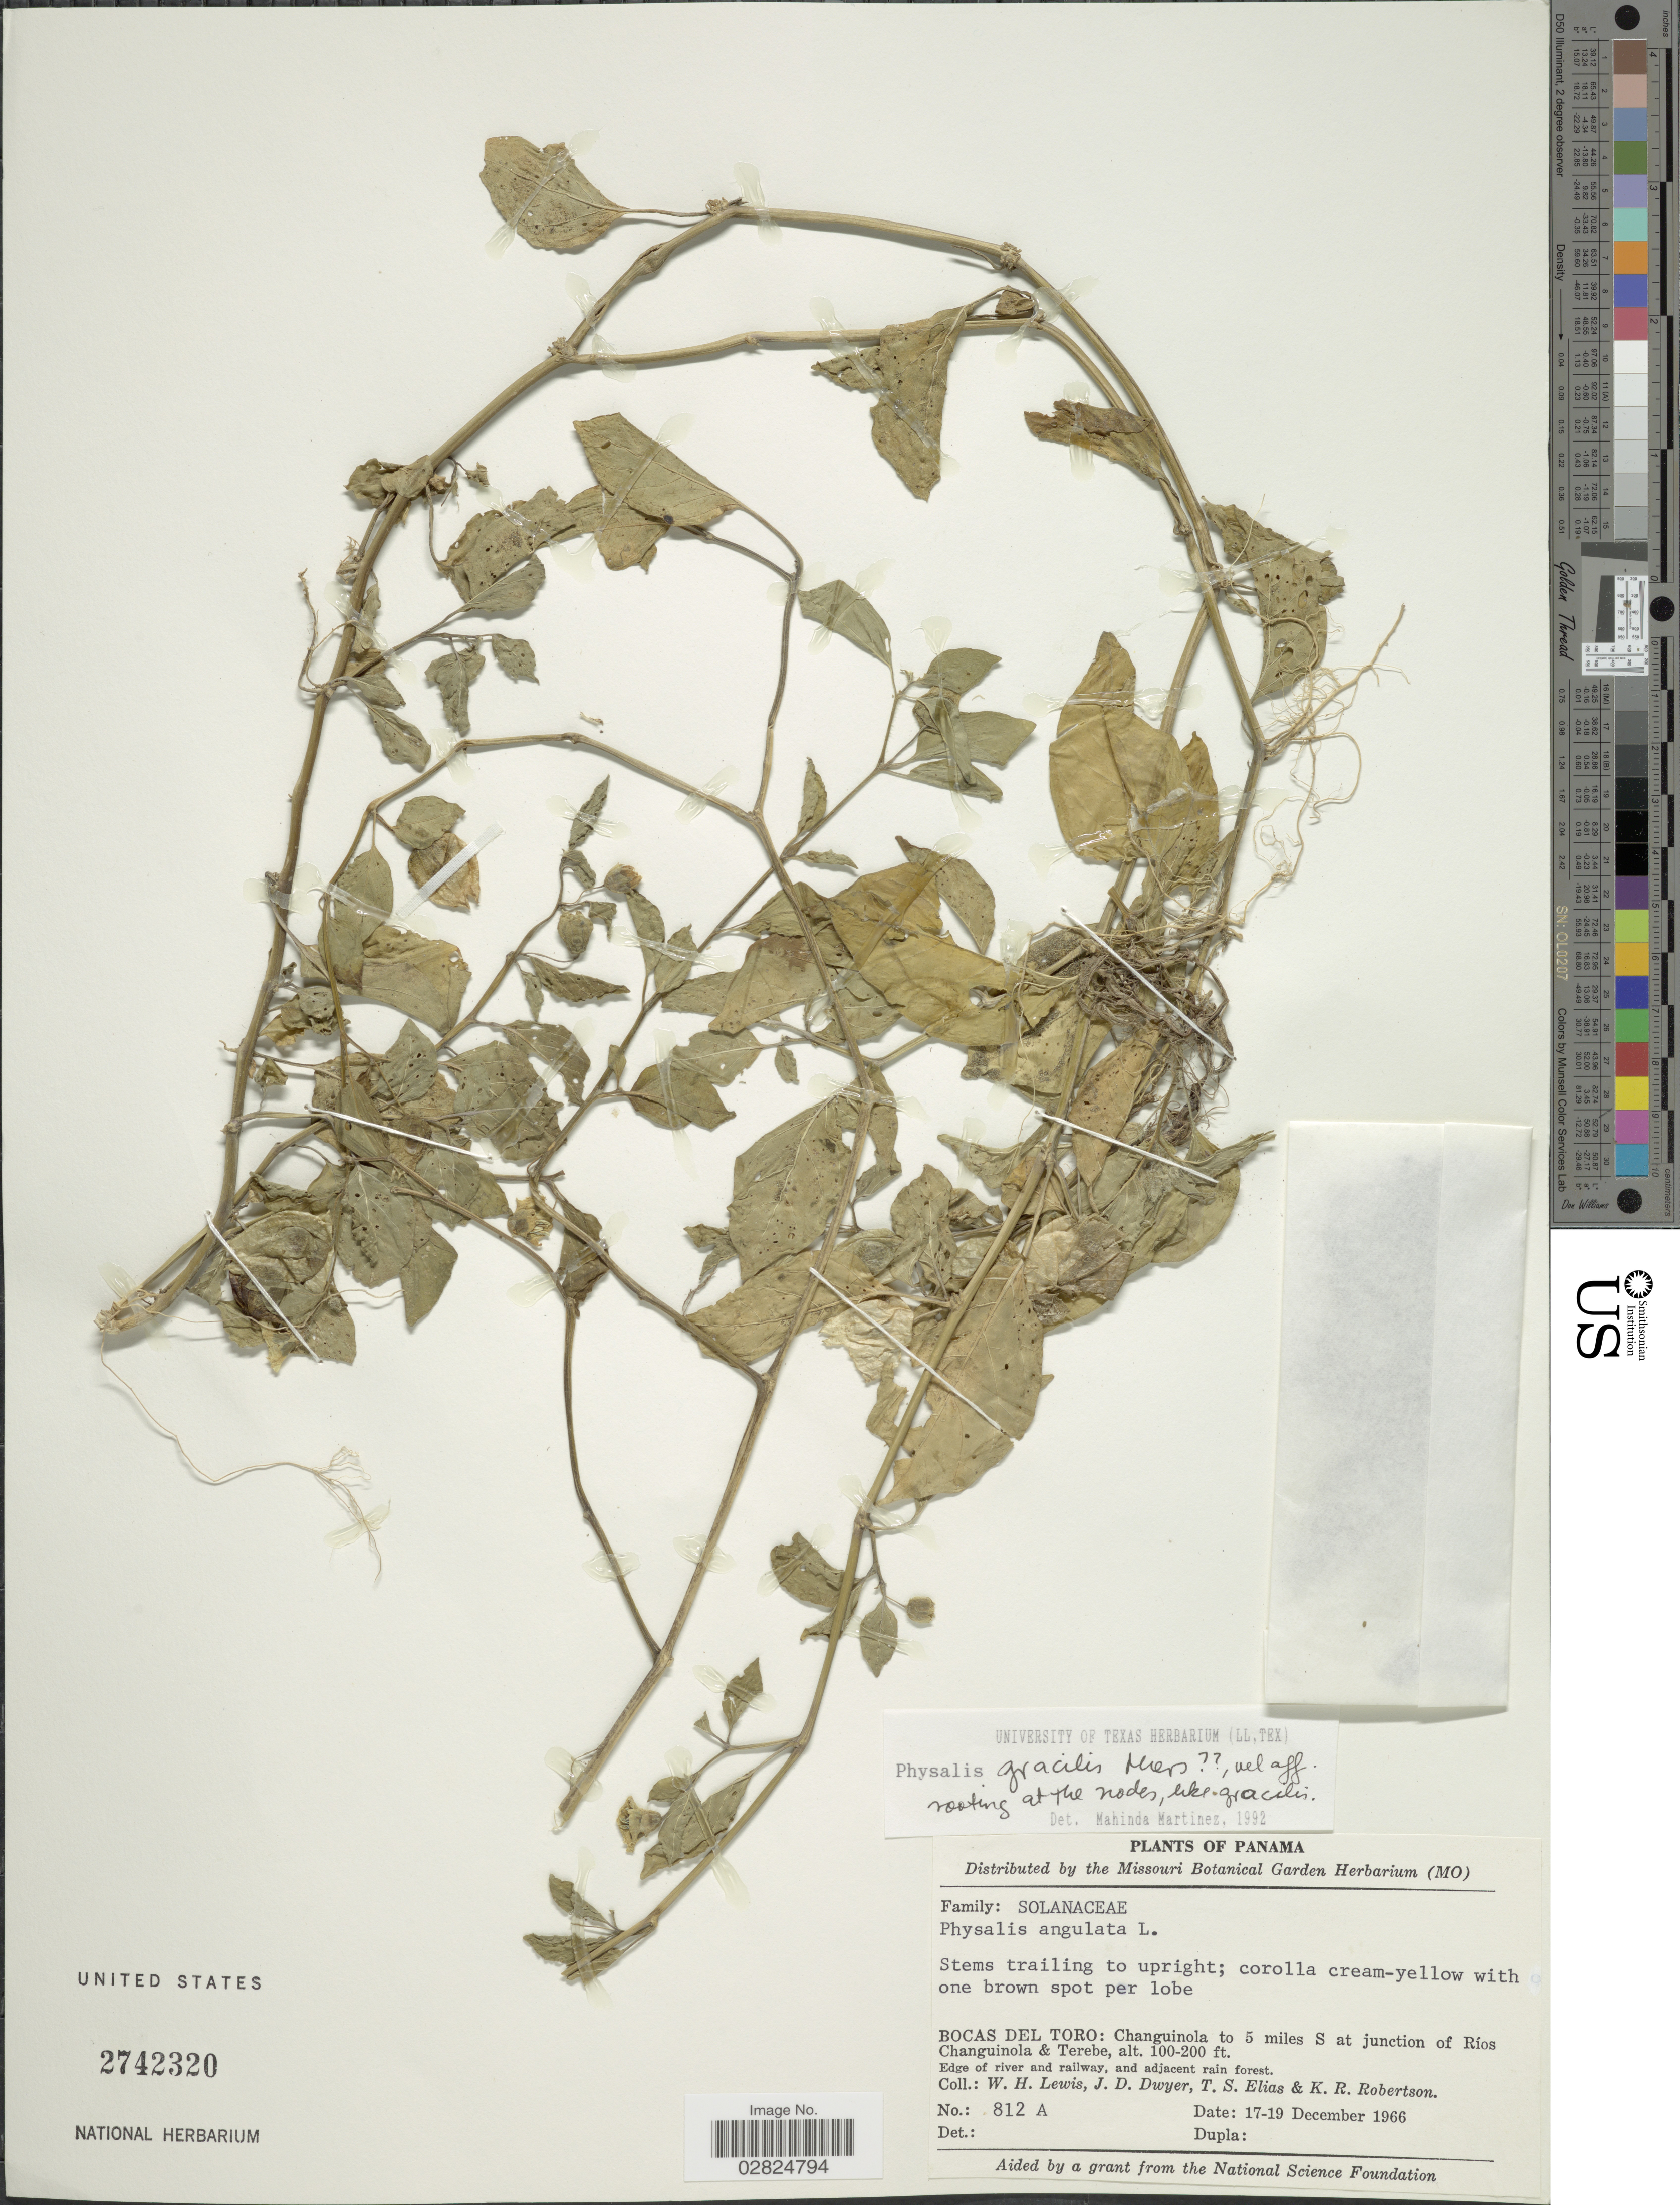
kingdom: Plantae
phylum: Tracheophyta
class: Magnoliopsida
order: Solanales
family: Solanaceae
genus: Physalis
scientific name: Physalis gracilis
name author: Miers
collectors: W. H. Lewis, J. D. Dwyer, T. S. Elias & K. Robertson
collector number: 812A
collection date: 1966-12-17/1966-12-19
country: Panama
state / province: Bocas del Toro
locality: Changuinola to 5 miles S at junction of Ríos Changuinola & Terebe.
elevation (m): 30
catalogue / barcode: US 2742320